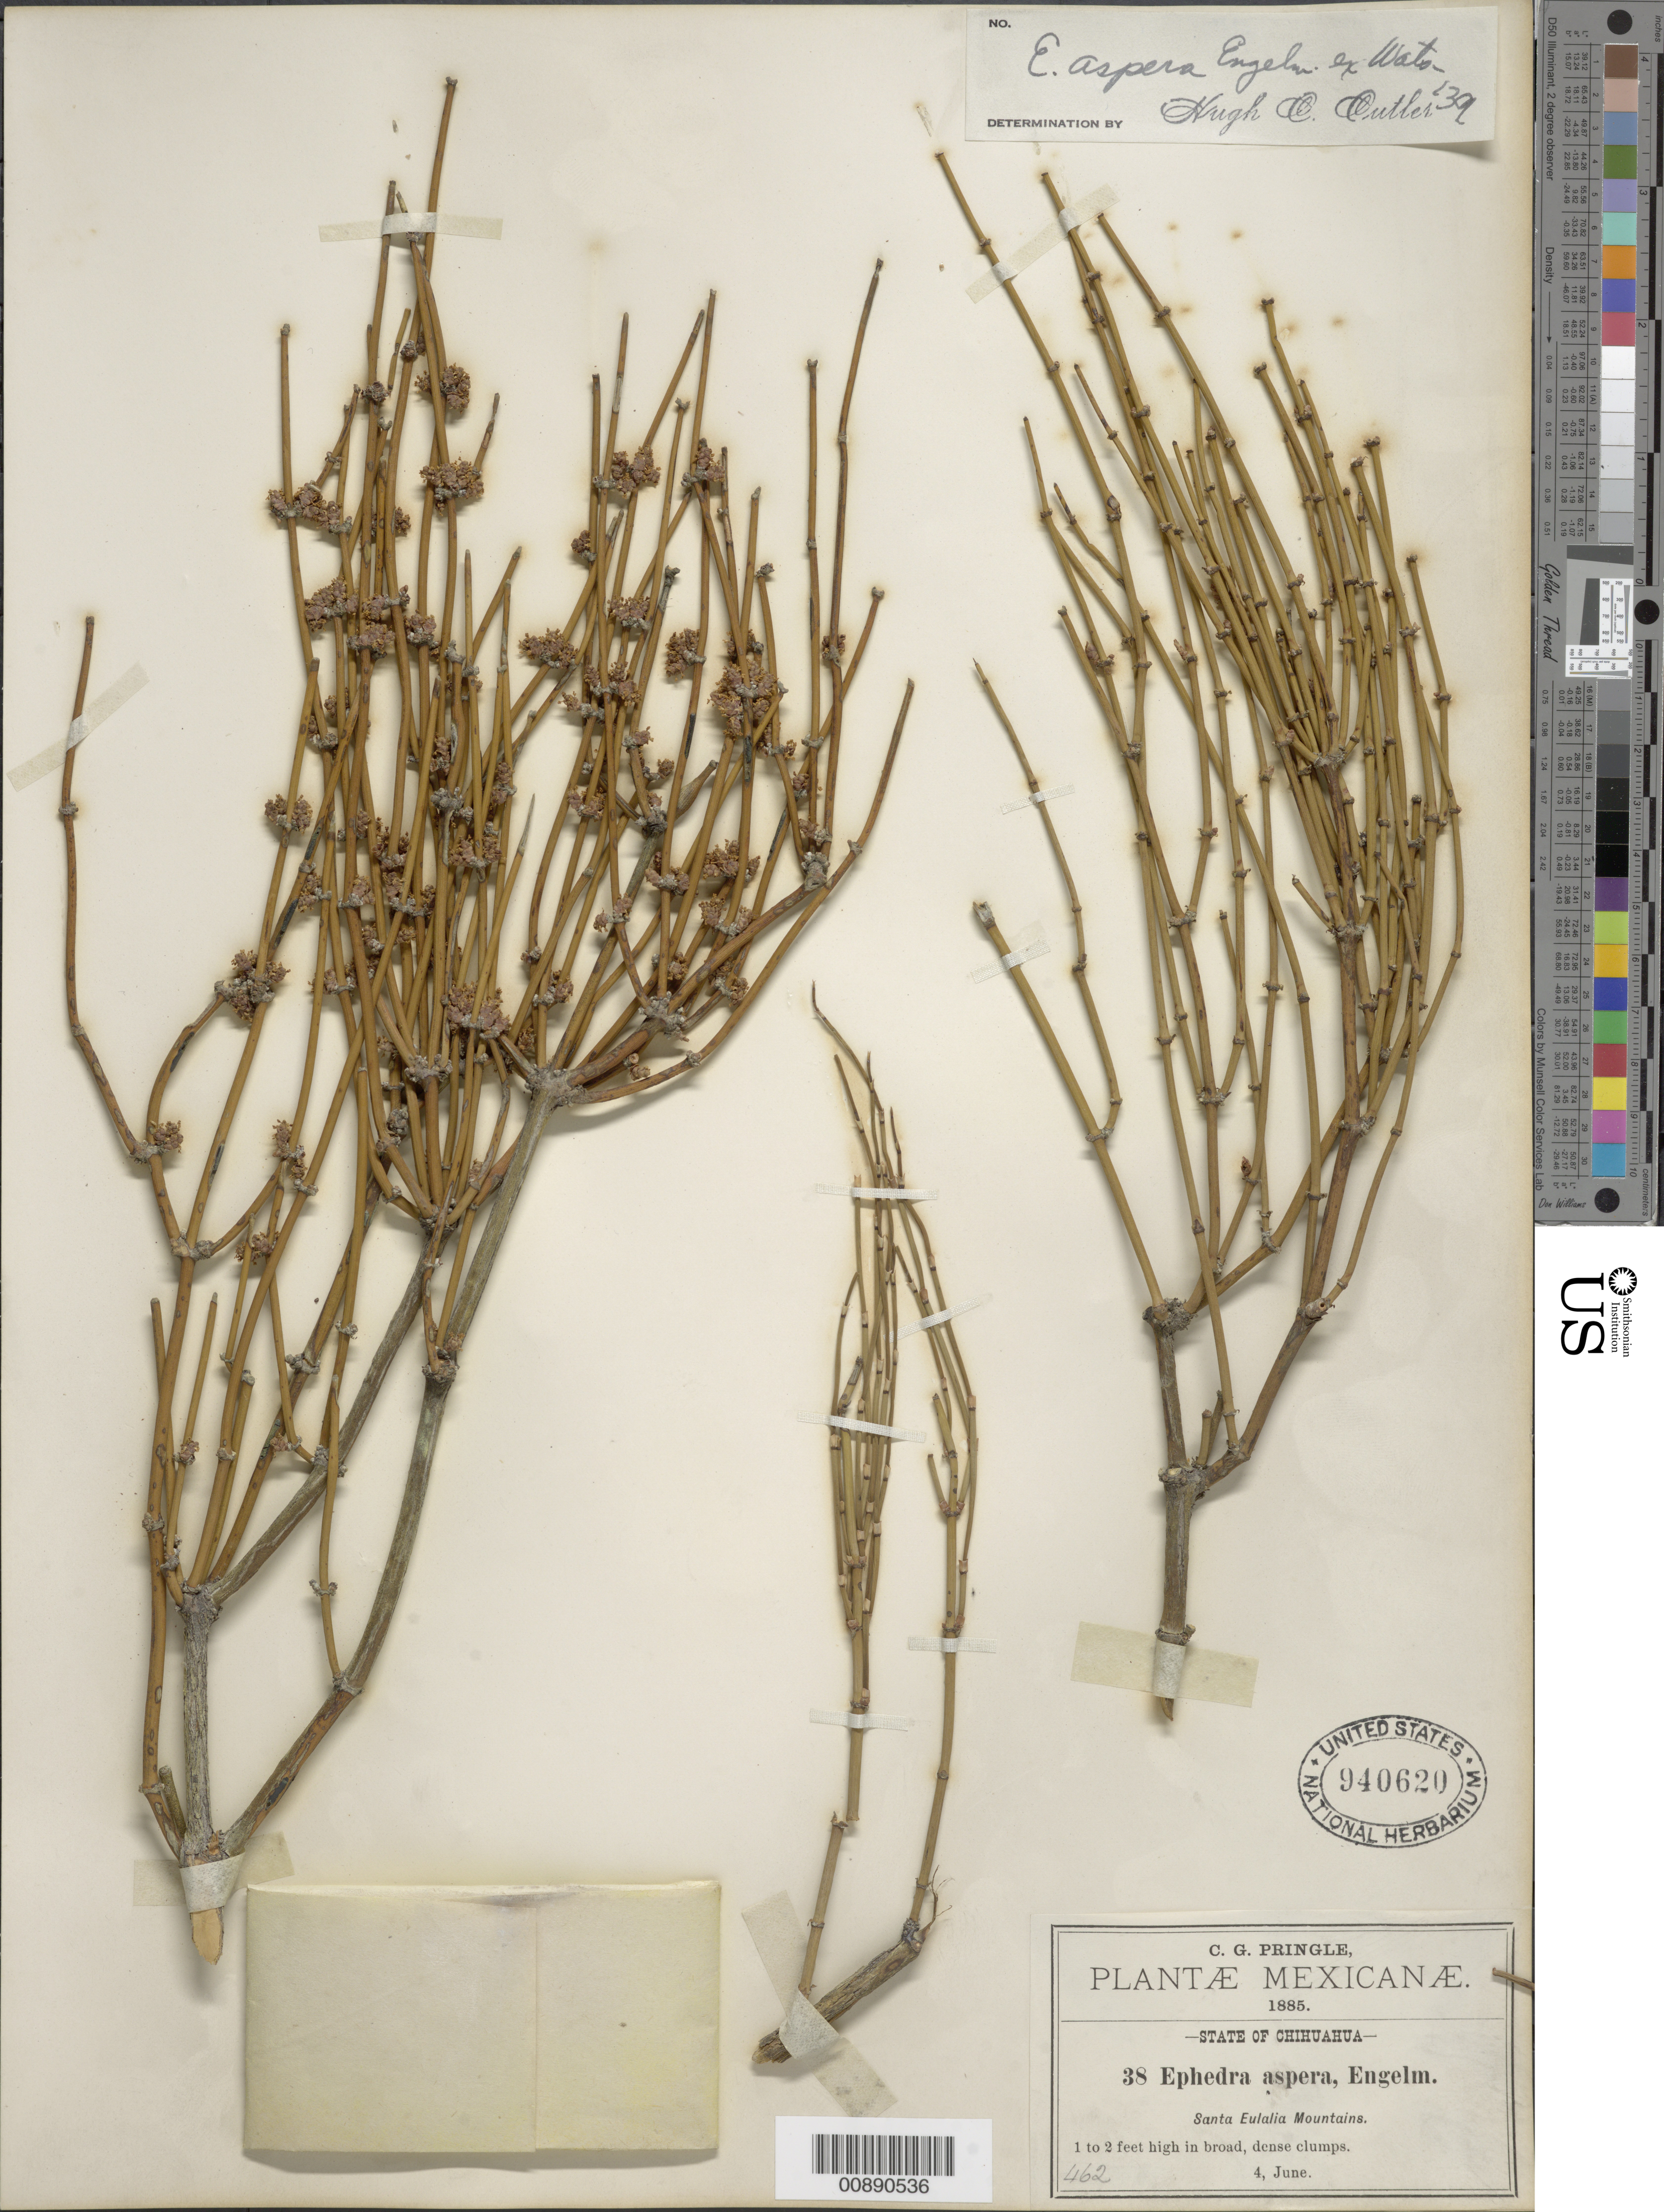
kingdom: Plantae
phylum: Tracheophyta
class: Gnetopsida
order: Ephedrales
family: Ephedraceae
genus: Ephedra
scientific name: Ephedra aspera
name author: Engelm. ex S. Watson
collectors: C. G. Pringle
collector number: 38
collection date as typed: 04 Jun 1885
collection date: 1885-06-04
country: Mexico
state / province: Chihuahua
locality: Sta. Eulalia Mountains, Chihuahua.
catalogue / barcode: US 940620